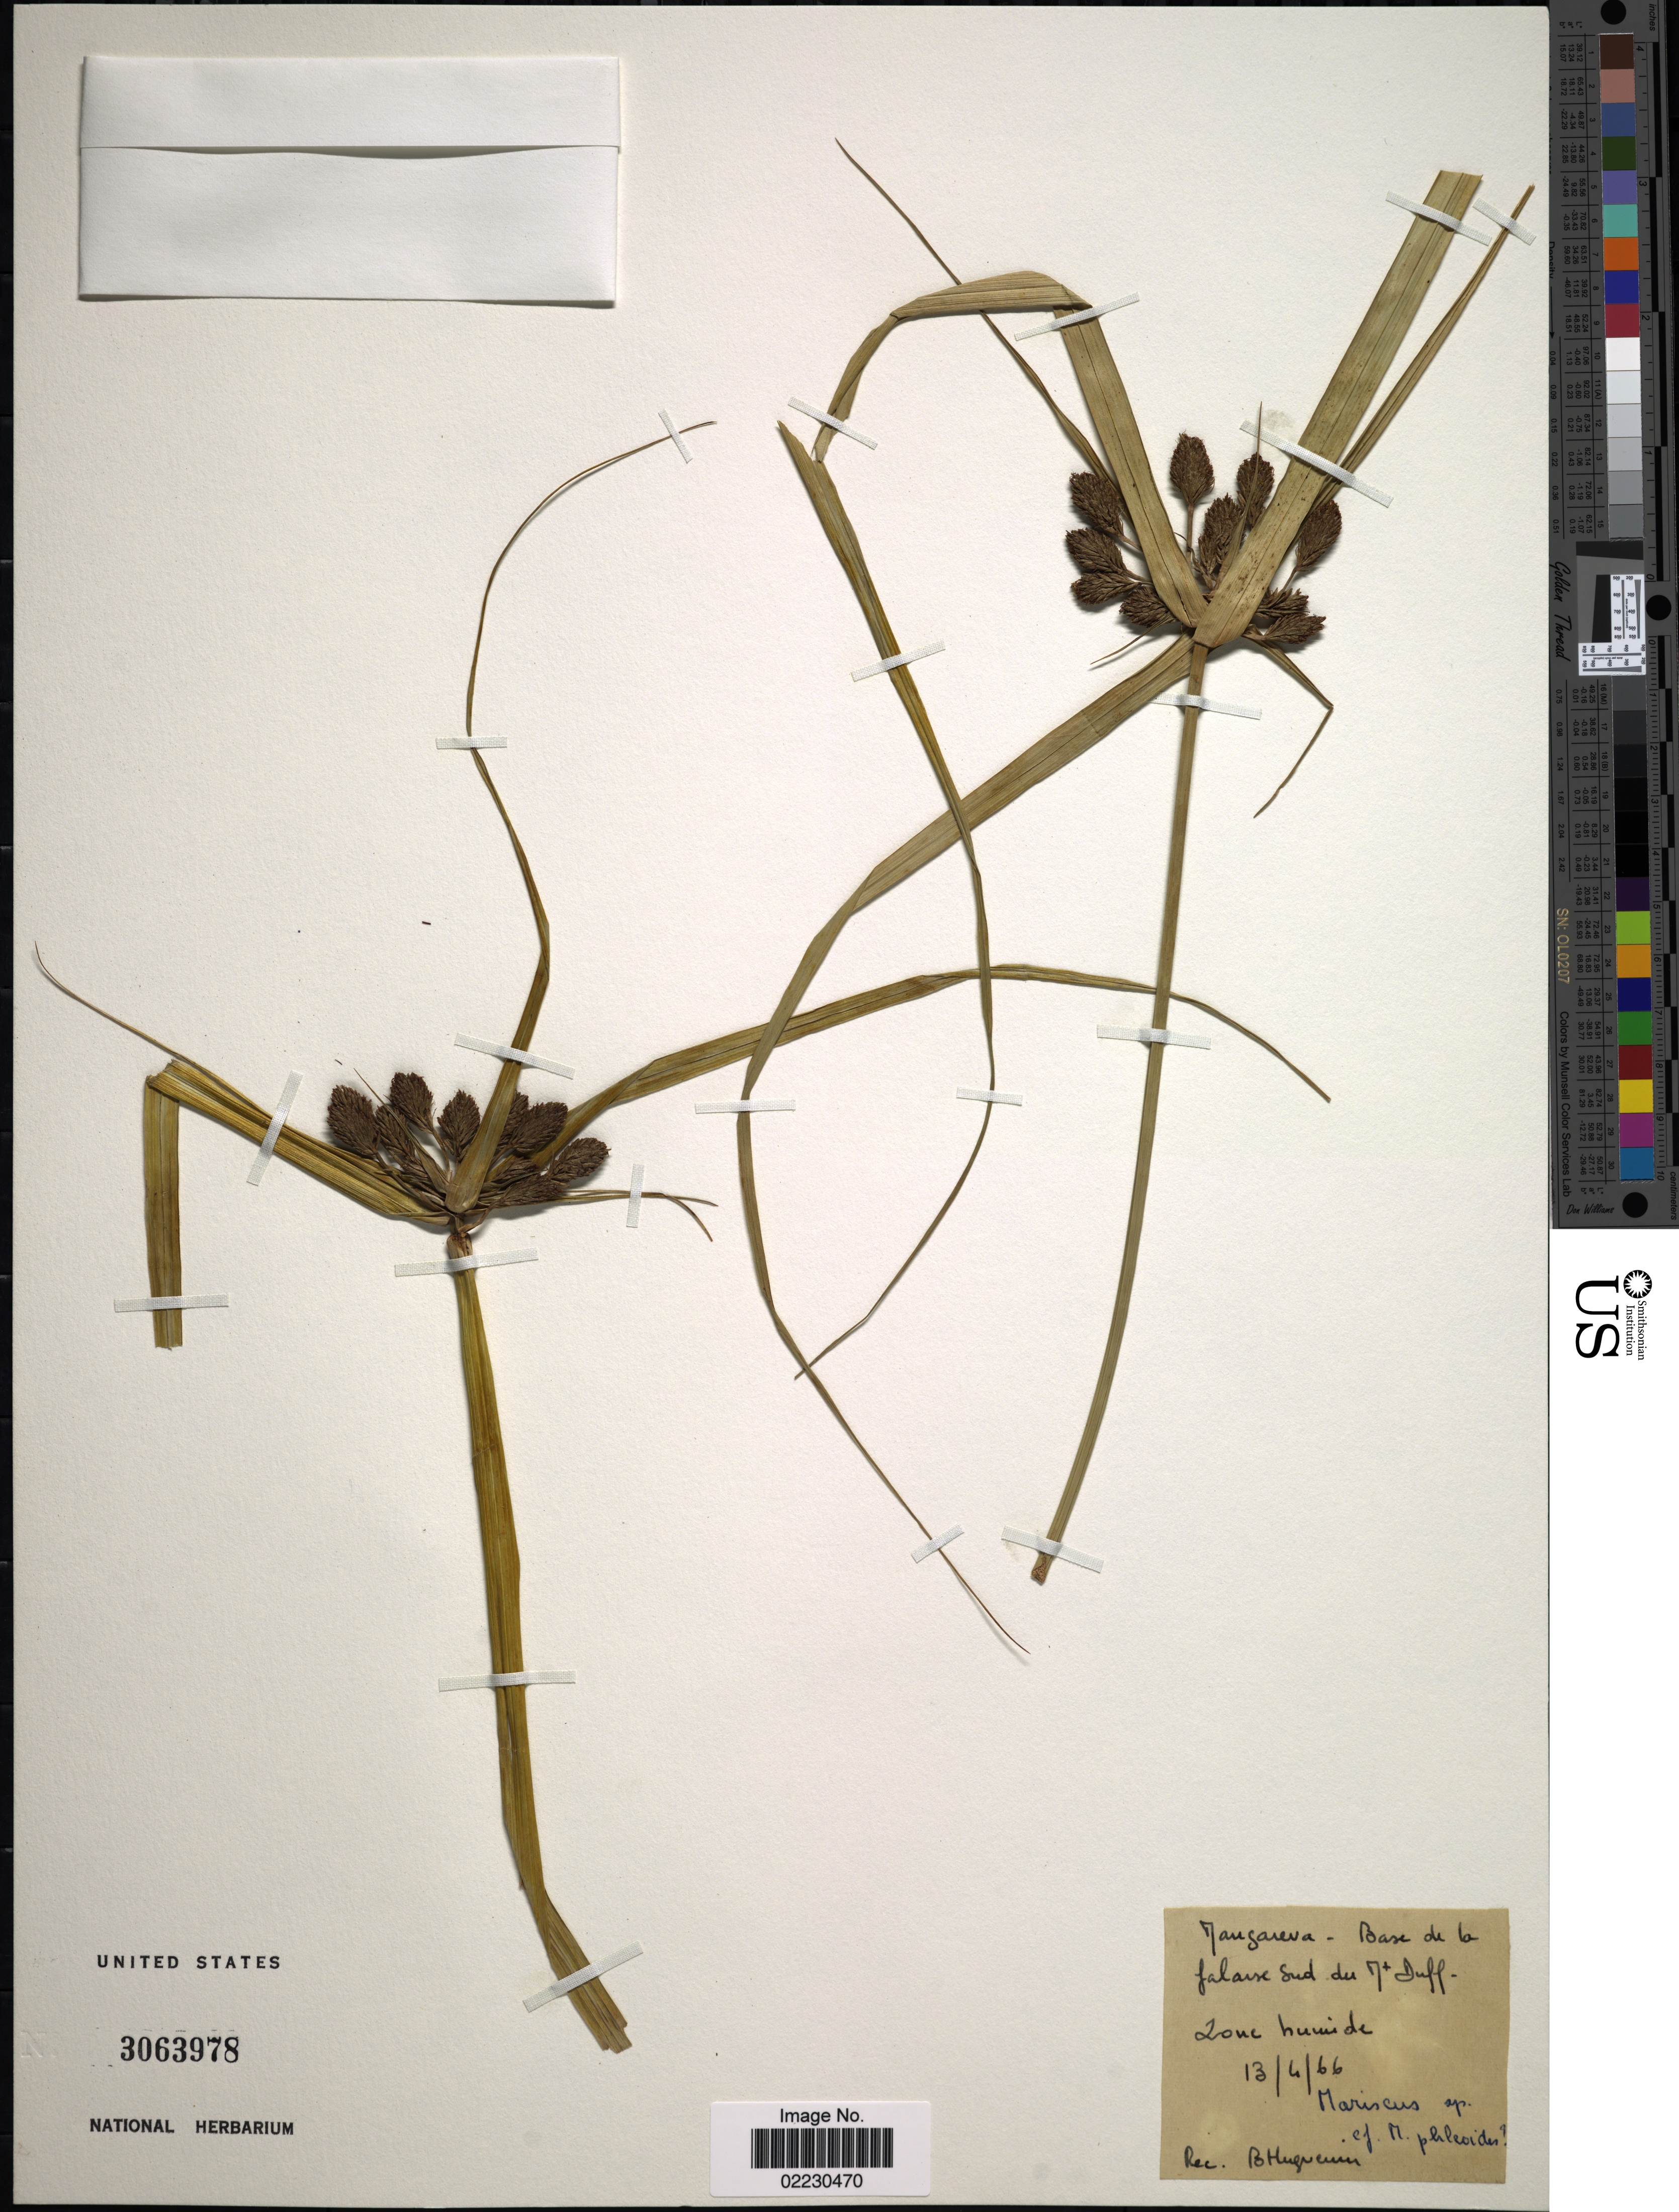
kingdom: Plantae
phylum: Tracheophyta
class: Liliopsida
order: Poales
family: Cyperaceae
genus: Cyperus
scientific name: Cyperus phleoides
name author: (Nees ex Kunth) Hillebr.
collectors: B. Huguenin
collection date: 1966-04-13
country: French Polynesia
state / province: Gambier Islands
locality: Mangareva. Basse de la falaise Sud du Mt. Duff.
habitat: Zone humide.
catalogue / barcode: US 3063978